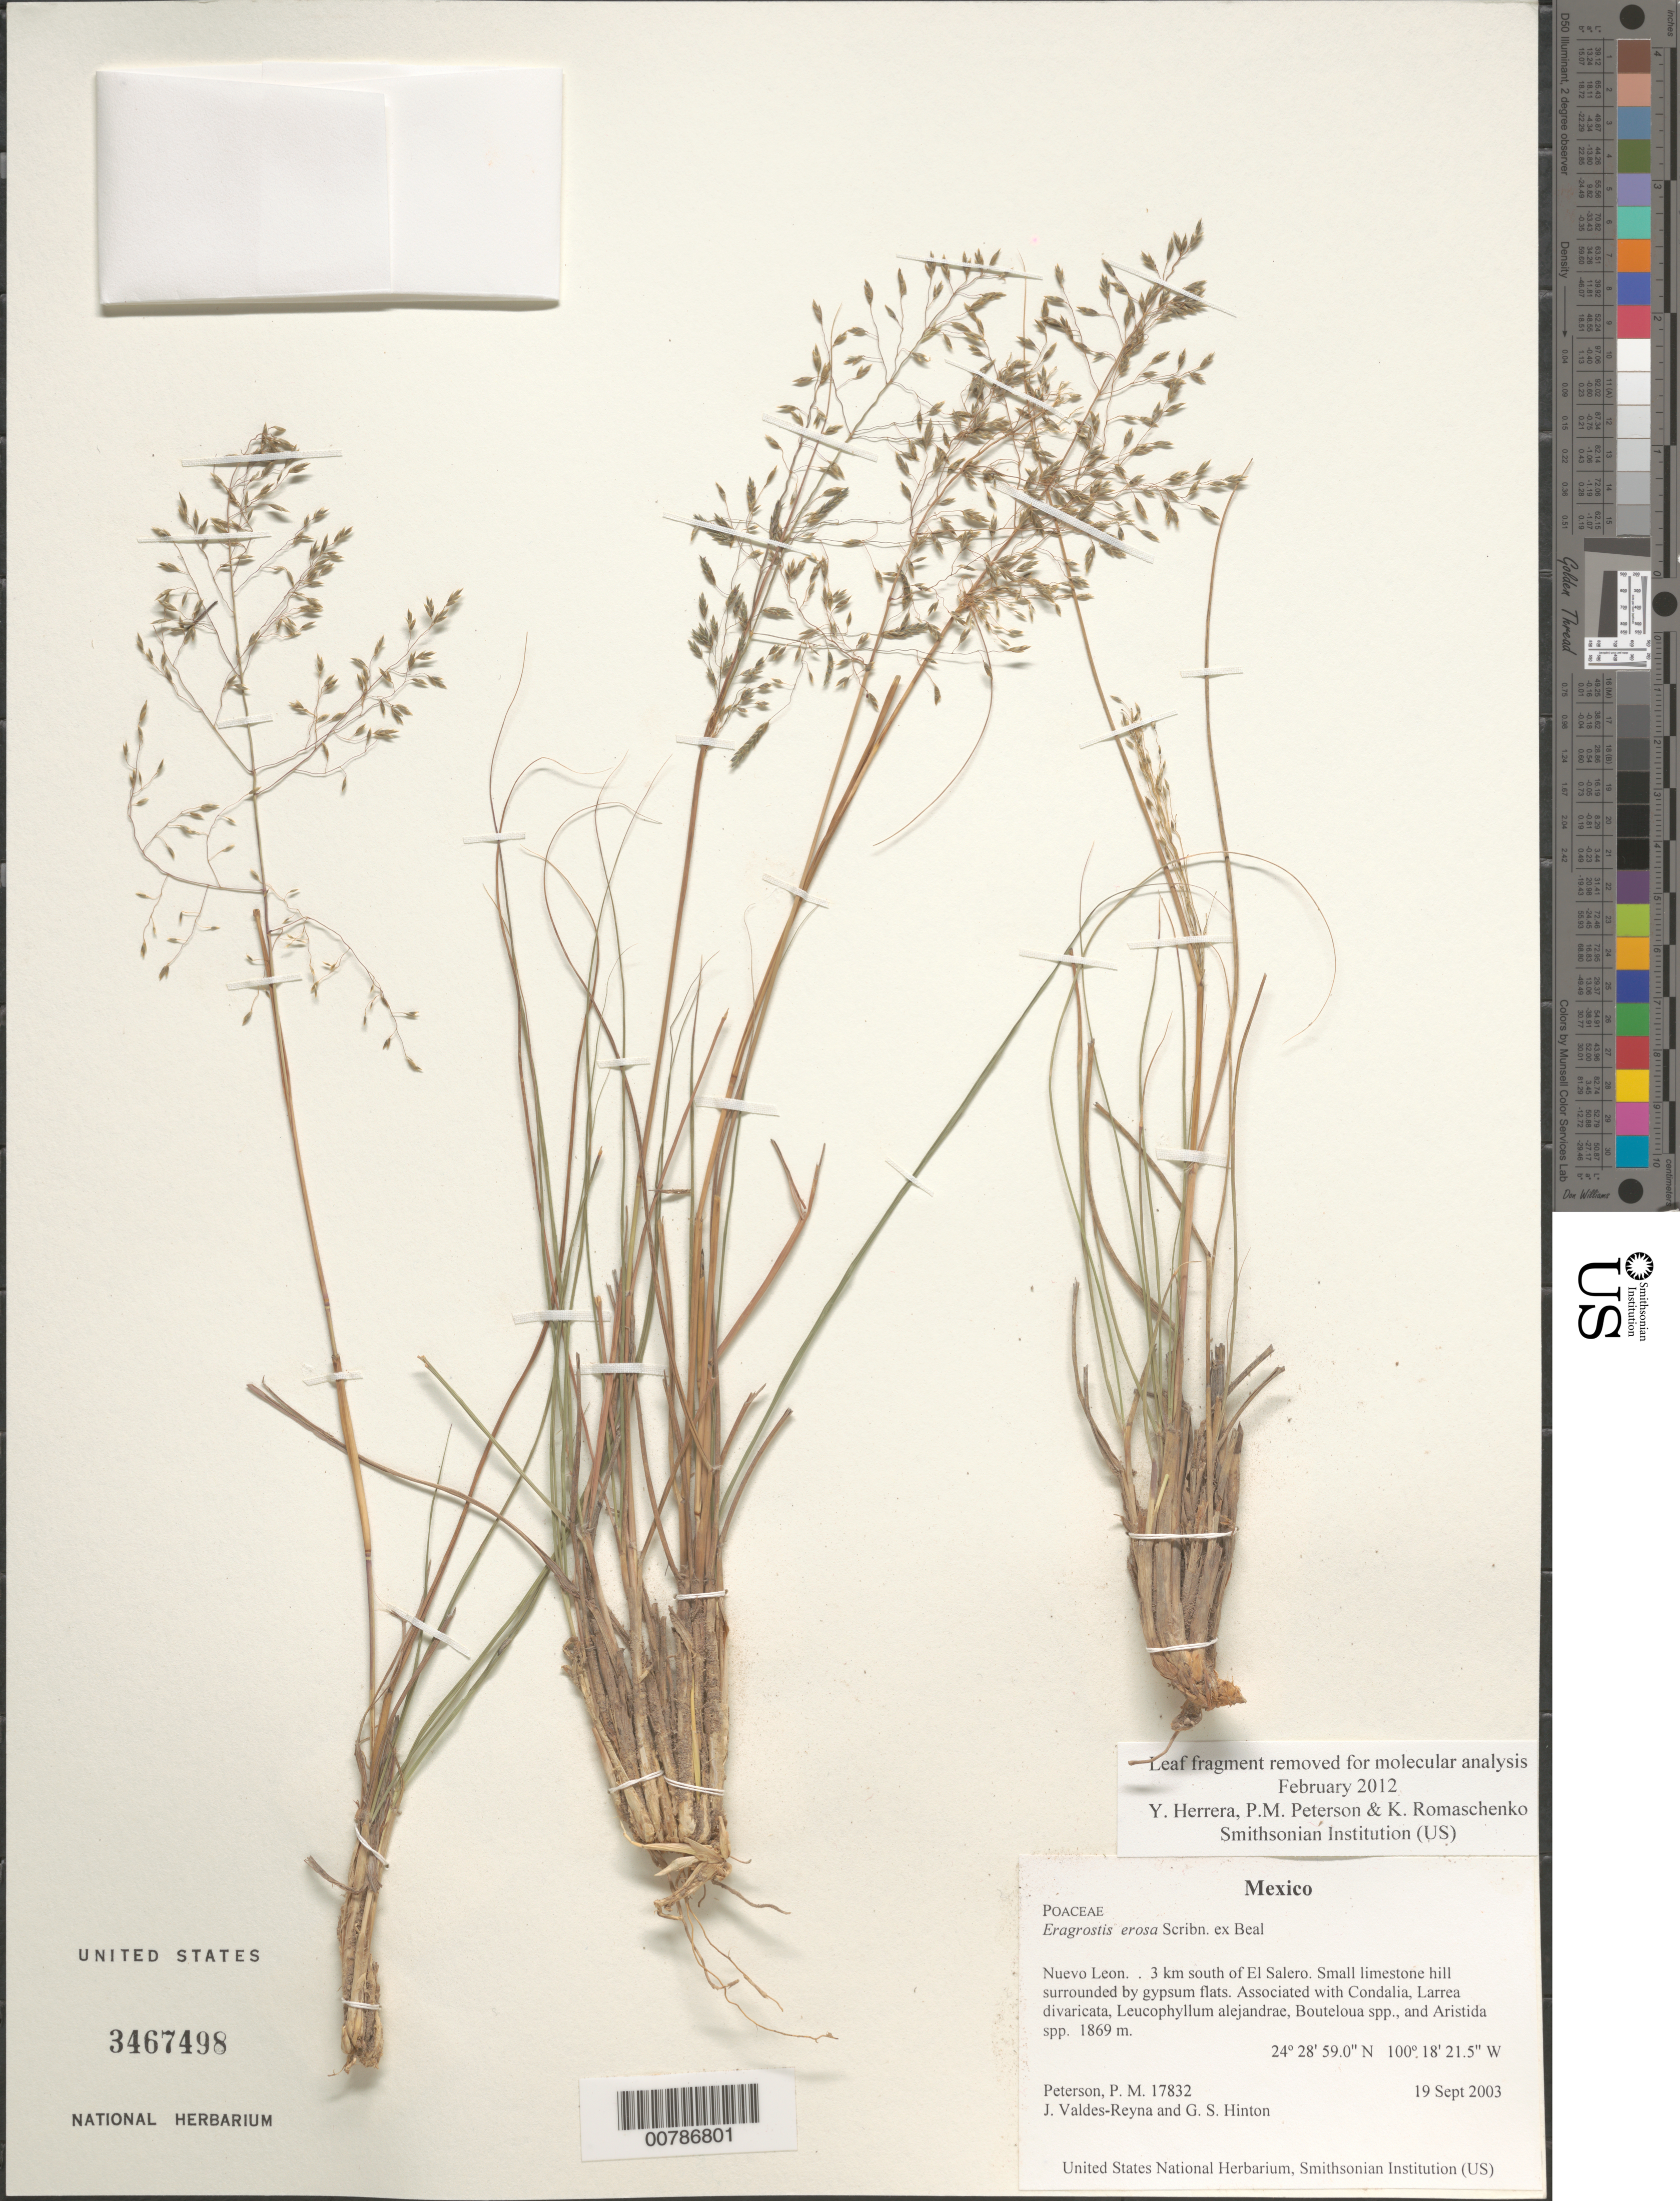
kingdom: Plantae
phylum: Tracheophyta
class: Liliopsida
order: Poales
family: Poaceae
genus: Eragrostis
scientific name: Eragrostis erosa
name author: Scribn. ex W.J. Beal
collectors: P. M. Peterson, J. Valdés-Reyna & H. Hinton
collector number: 17832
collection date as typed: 19 Sep 2003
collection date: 2003-09-19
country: Mexico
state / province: Nuevo León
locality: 3 km south of El Salero. Small limestone hill surrounded by gypsum flats. Associated with Condalia, Larrea divaricata, Leucophyllum alejandrae, Bouteloua spp., and Aristida spp.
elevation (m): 1869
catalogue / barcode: US 3467498